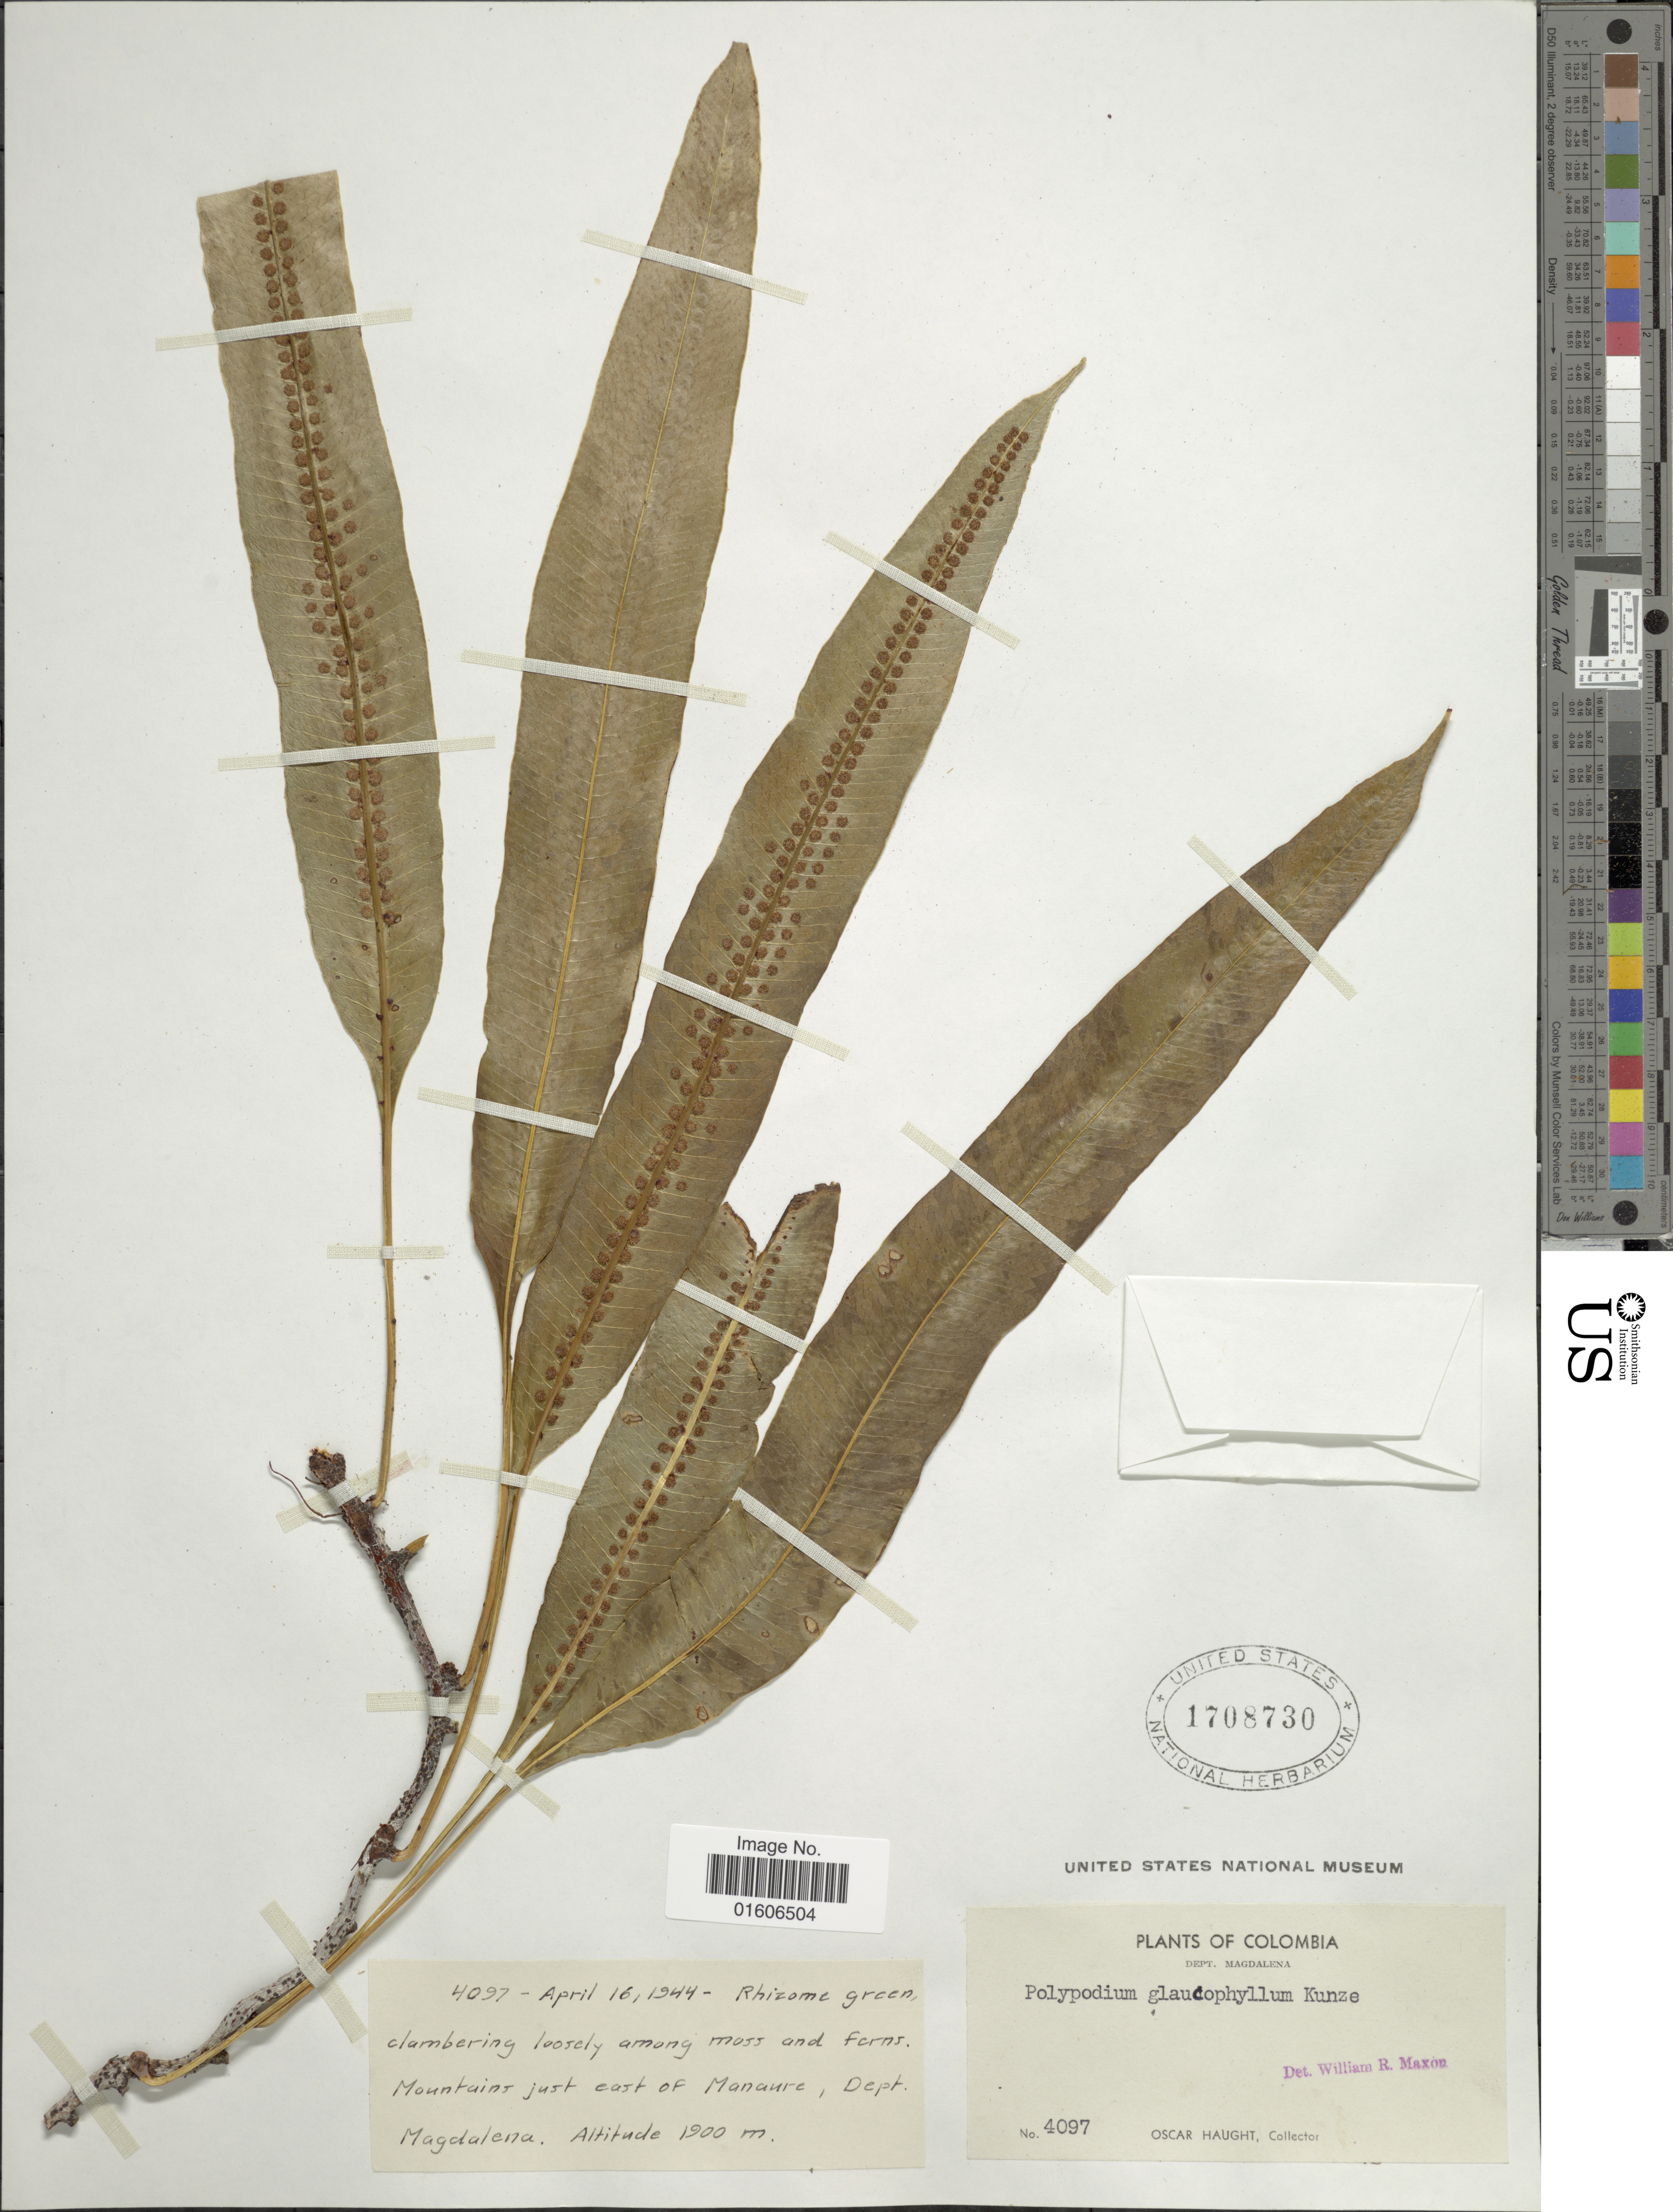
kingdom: Plantae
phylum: Tracheophyta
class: Polypodiopsida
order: Polypodiales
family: Polypodiaceae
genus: Serpocaulon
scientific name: Serpocaulon levigatum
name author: (Cav.) A.R. Sm.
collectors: O. L. Haught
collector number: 4097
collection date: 1944-04-16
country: Colombia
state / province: Magdalena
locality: Mountains just east of Manaure, Dept. Magdalena.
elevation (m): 1900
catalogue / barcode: US 1708730